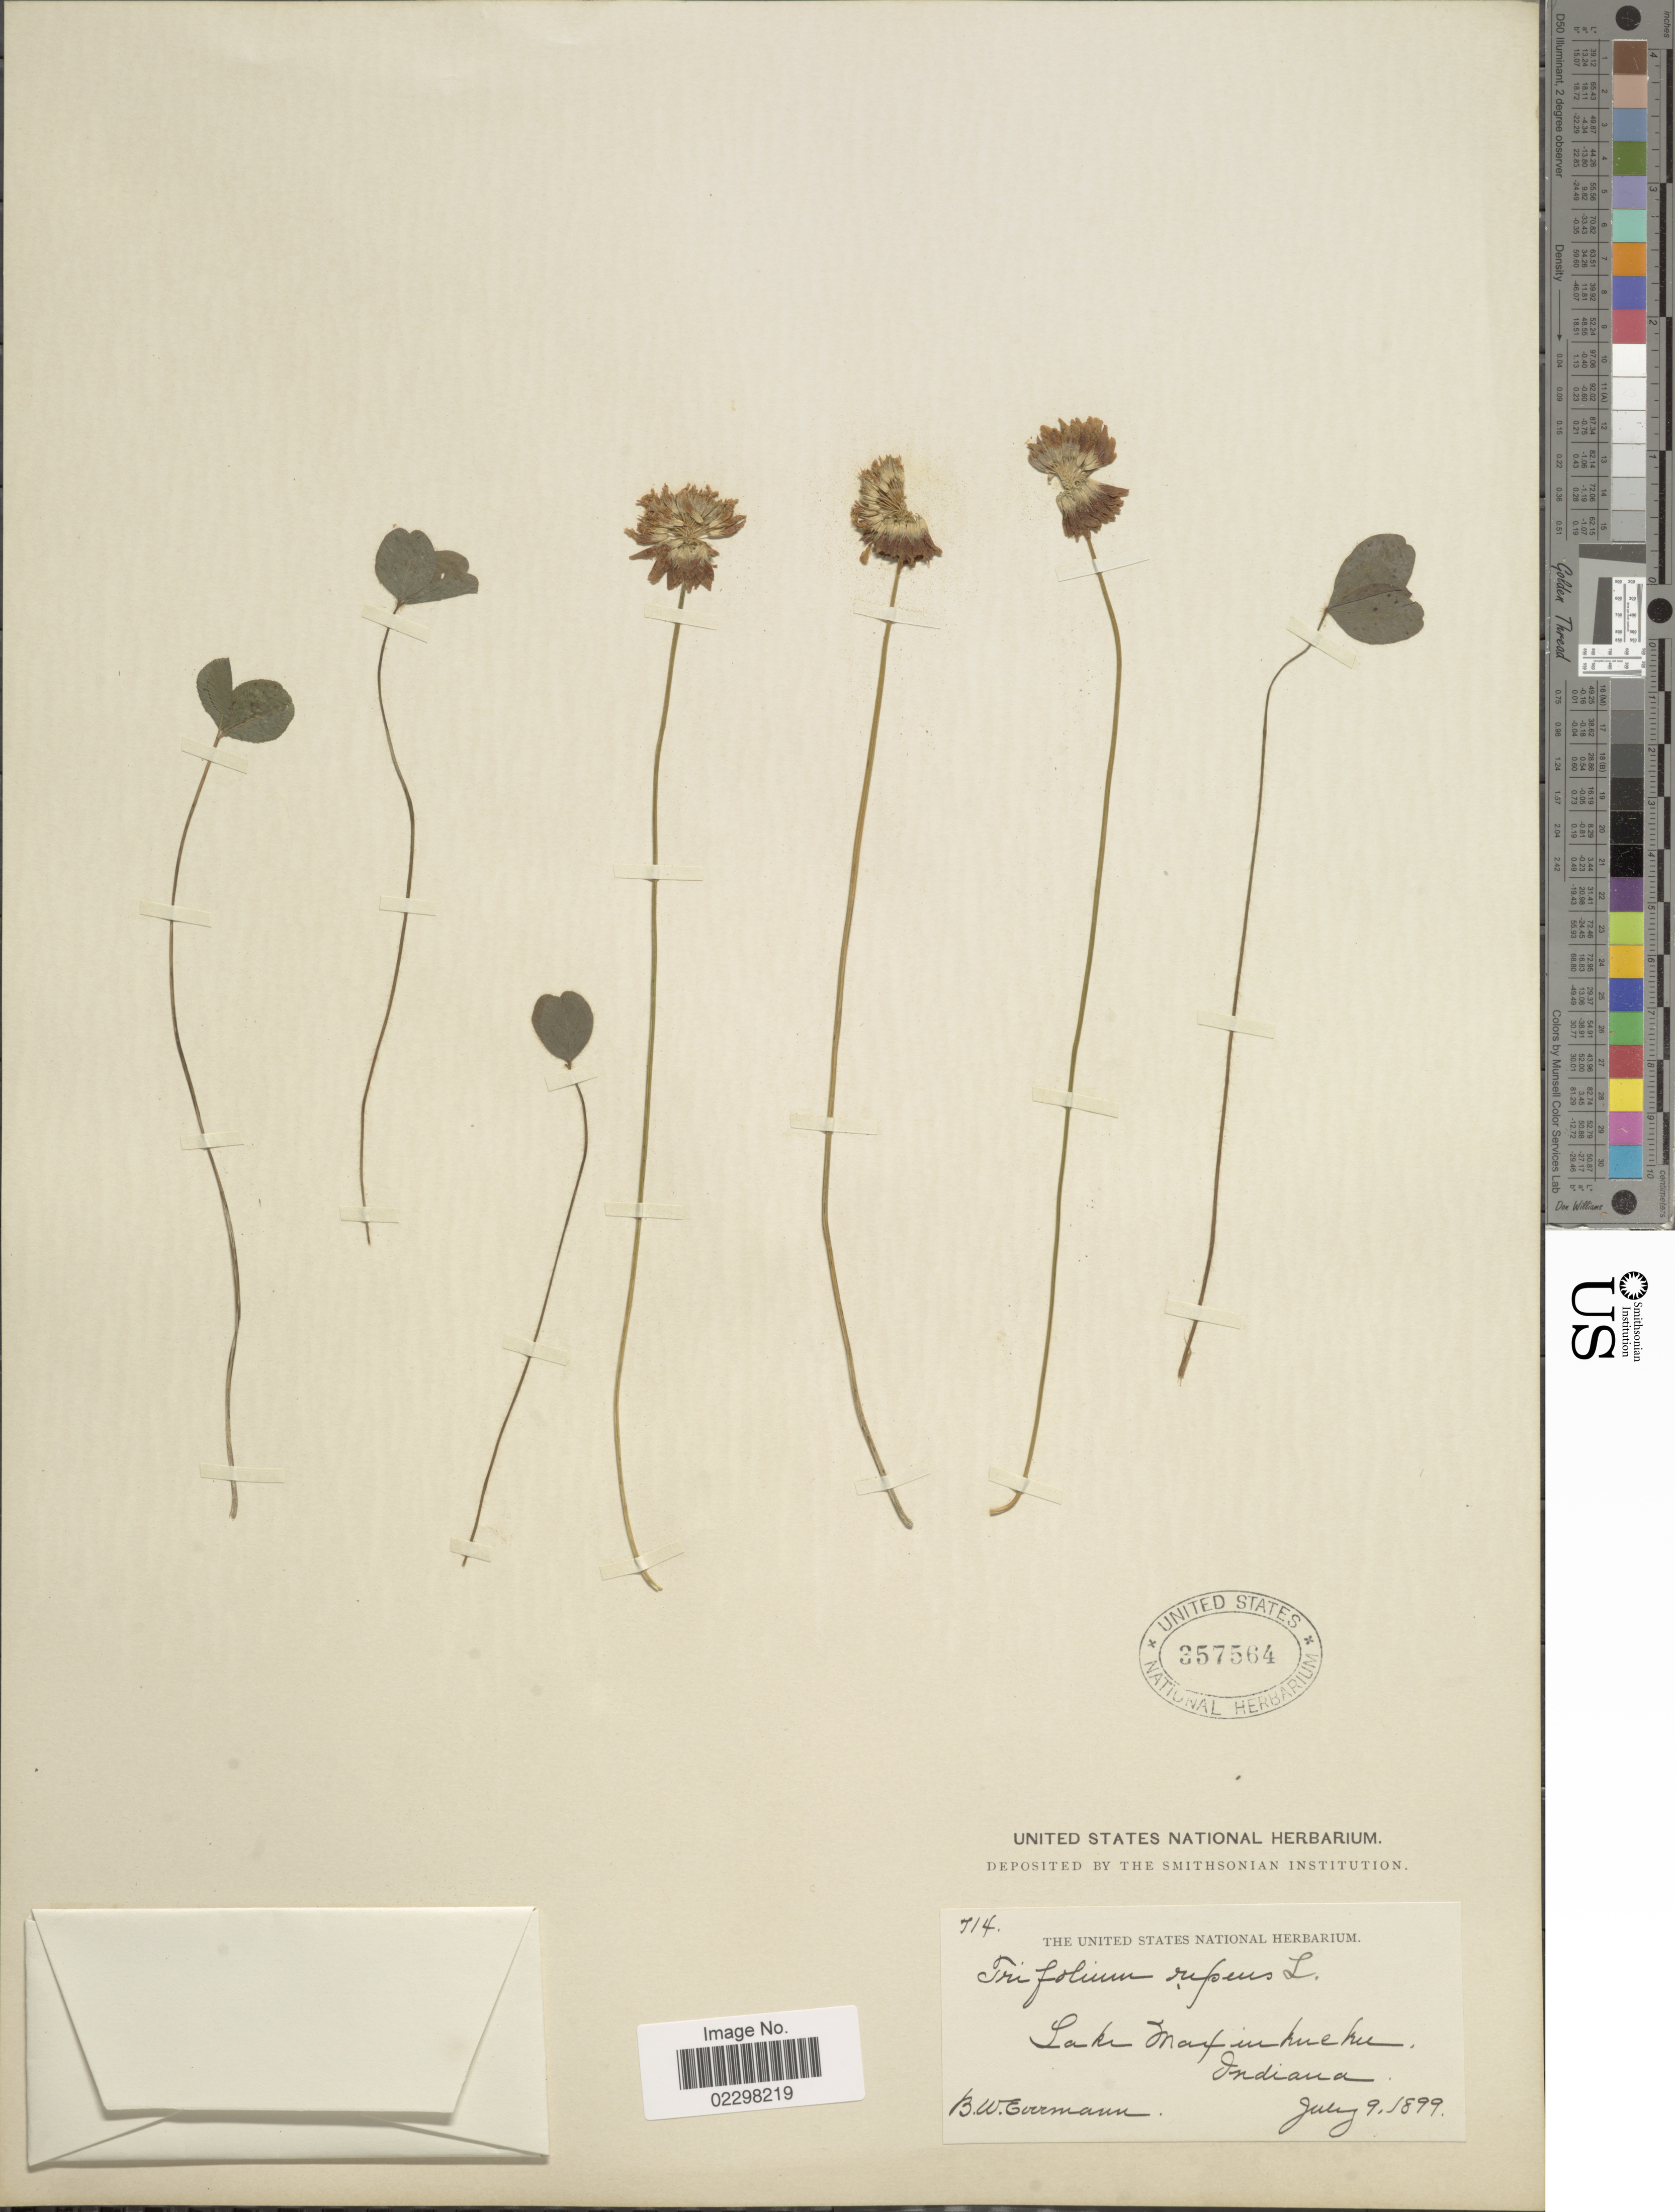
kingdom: Plantae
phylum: Tracheophyta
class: Magnoliopsida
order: Fabales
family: Fabaceae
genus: Trifolium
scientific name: Trifolium repens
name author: L.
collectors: B. W. Evermann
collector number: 714*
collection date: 1899-07-09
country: United States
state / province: Indiana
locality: Lake Maxinkuckee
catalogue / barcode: US 357564